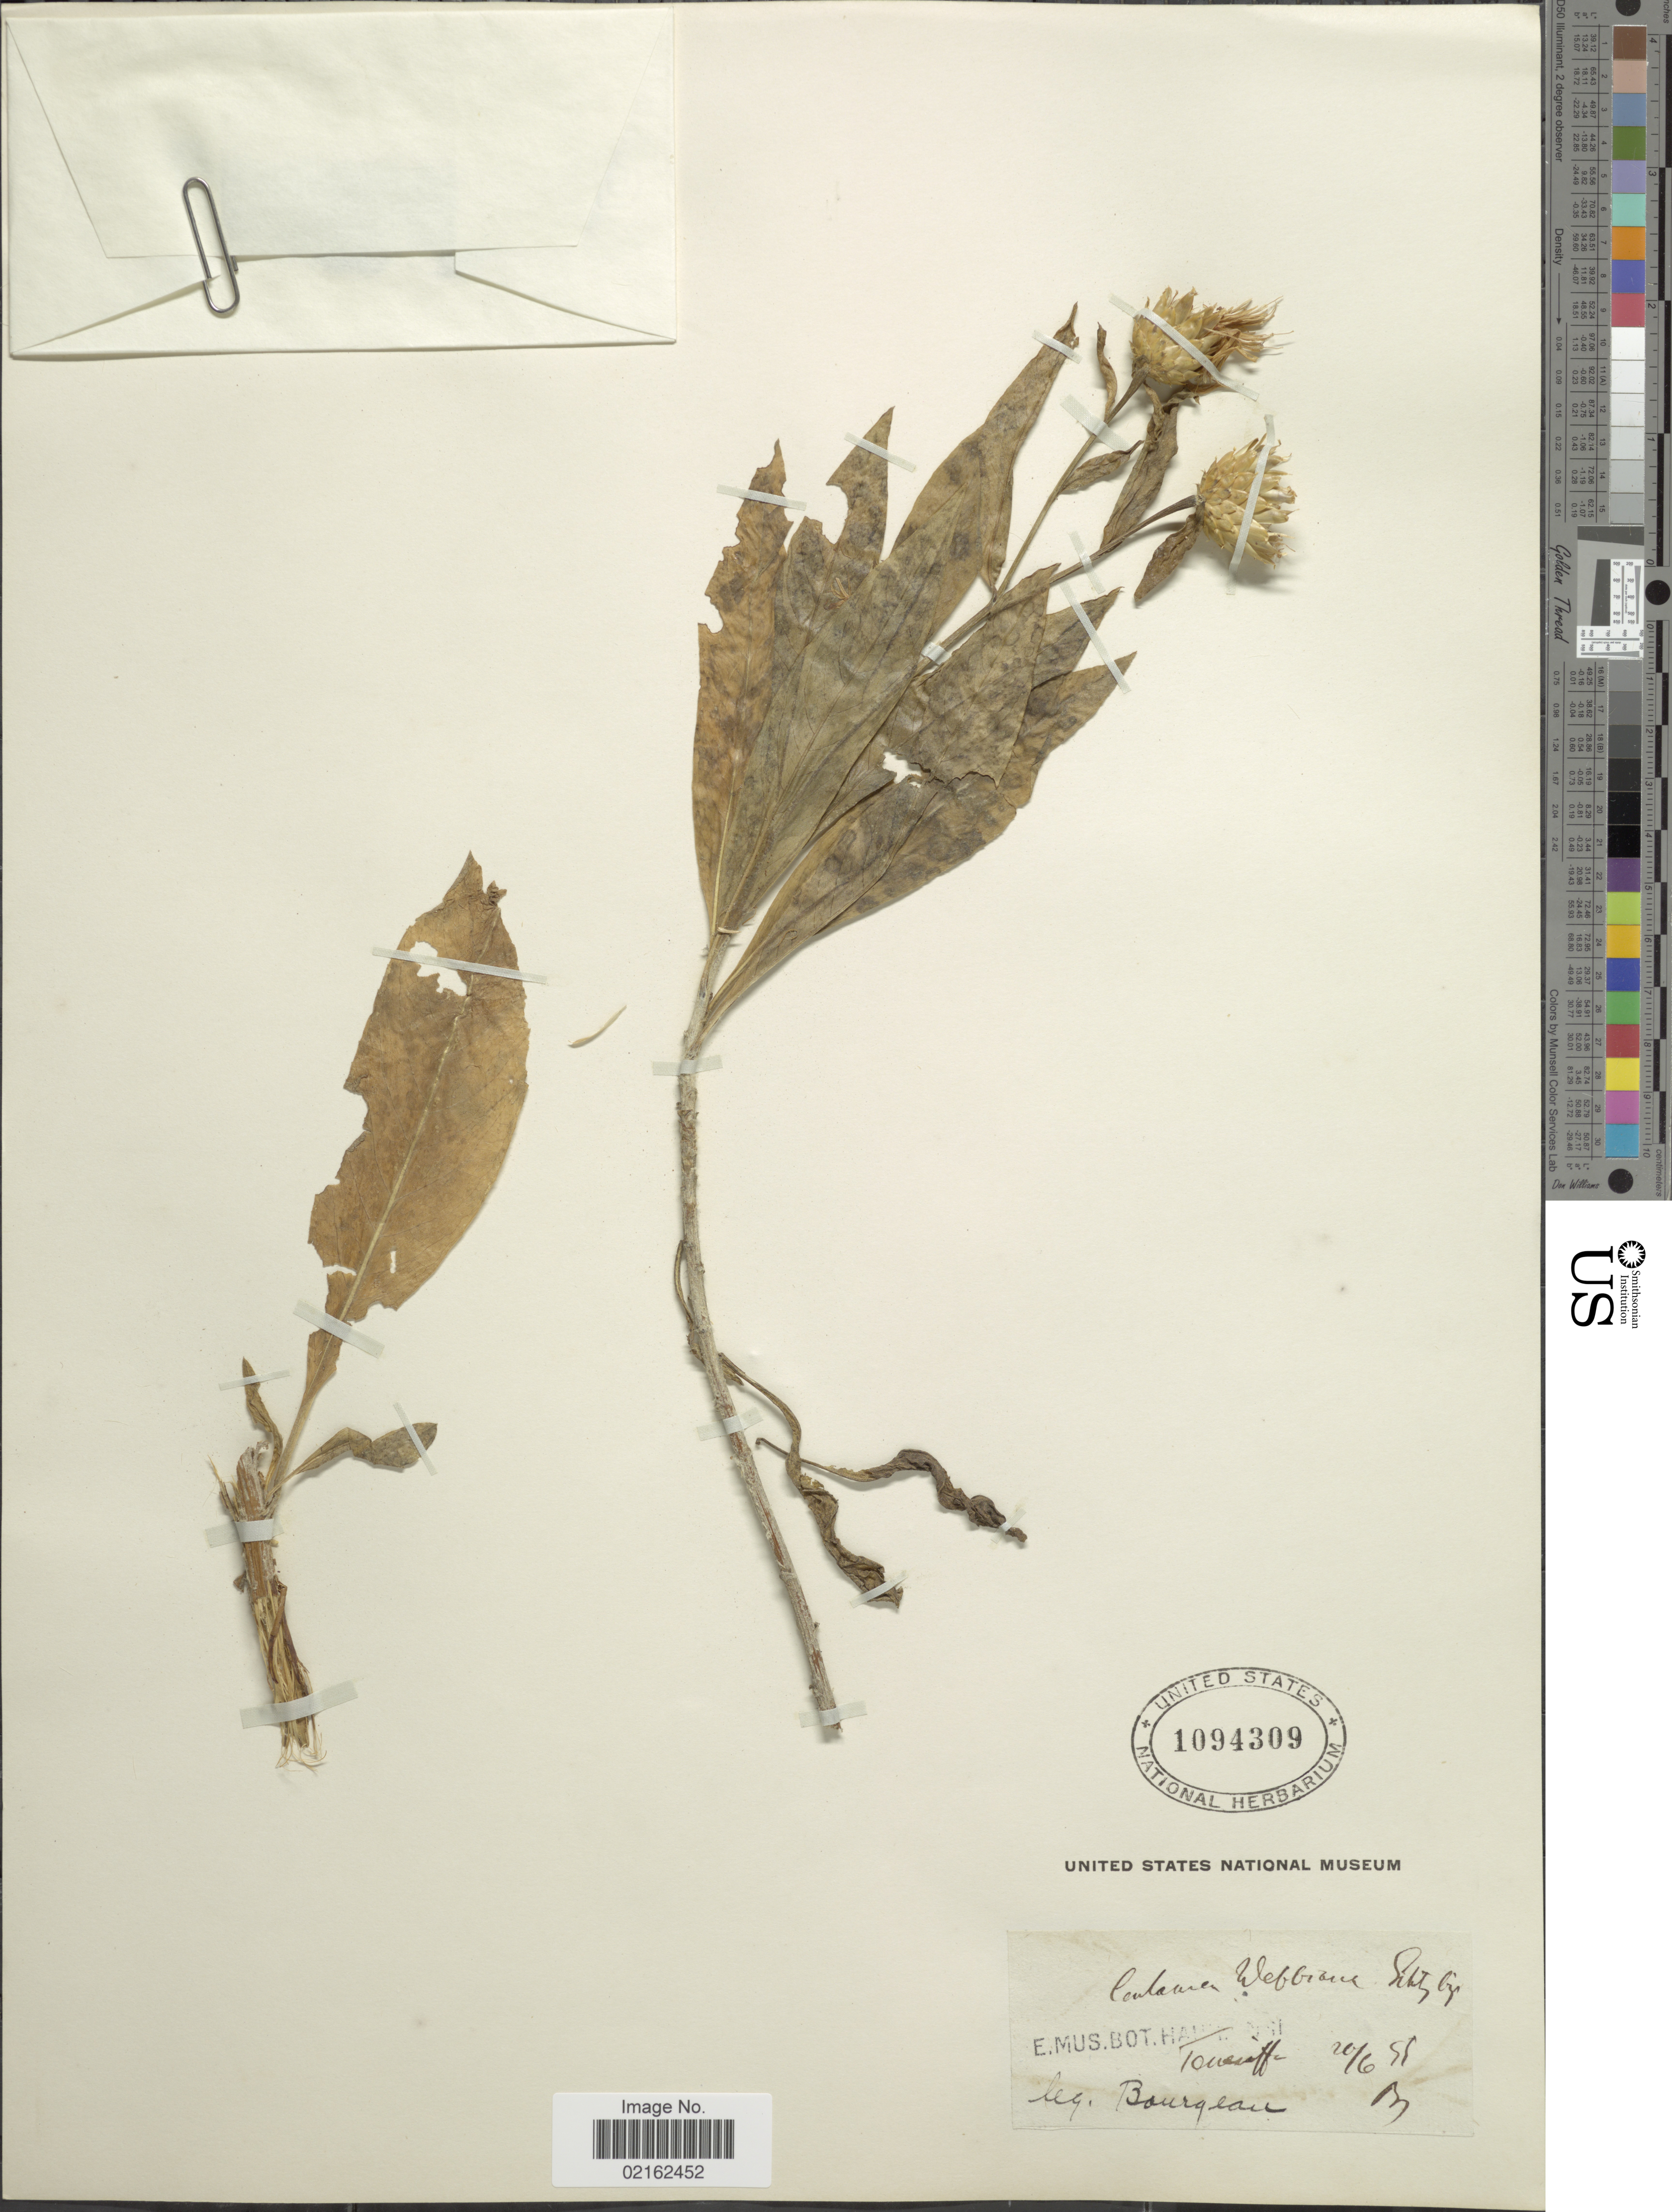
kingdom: Plantae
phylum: Tracheophyta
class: Magnoliopsida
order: Asterales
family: Asteraceae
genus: Cheirolophus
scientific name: Cheirolophus webbianus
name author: (Sch. Bip.) Holub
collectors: -. Bourgeau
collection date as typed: Transcribed d/m/y: 20/6/95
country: Spain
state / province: Canarias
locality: Tenerife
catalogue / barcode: US 1094309